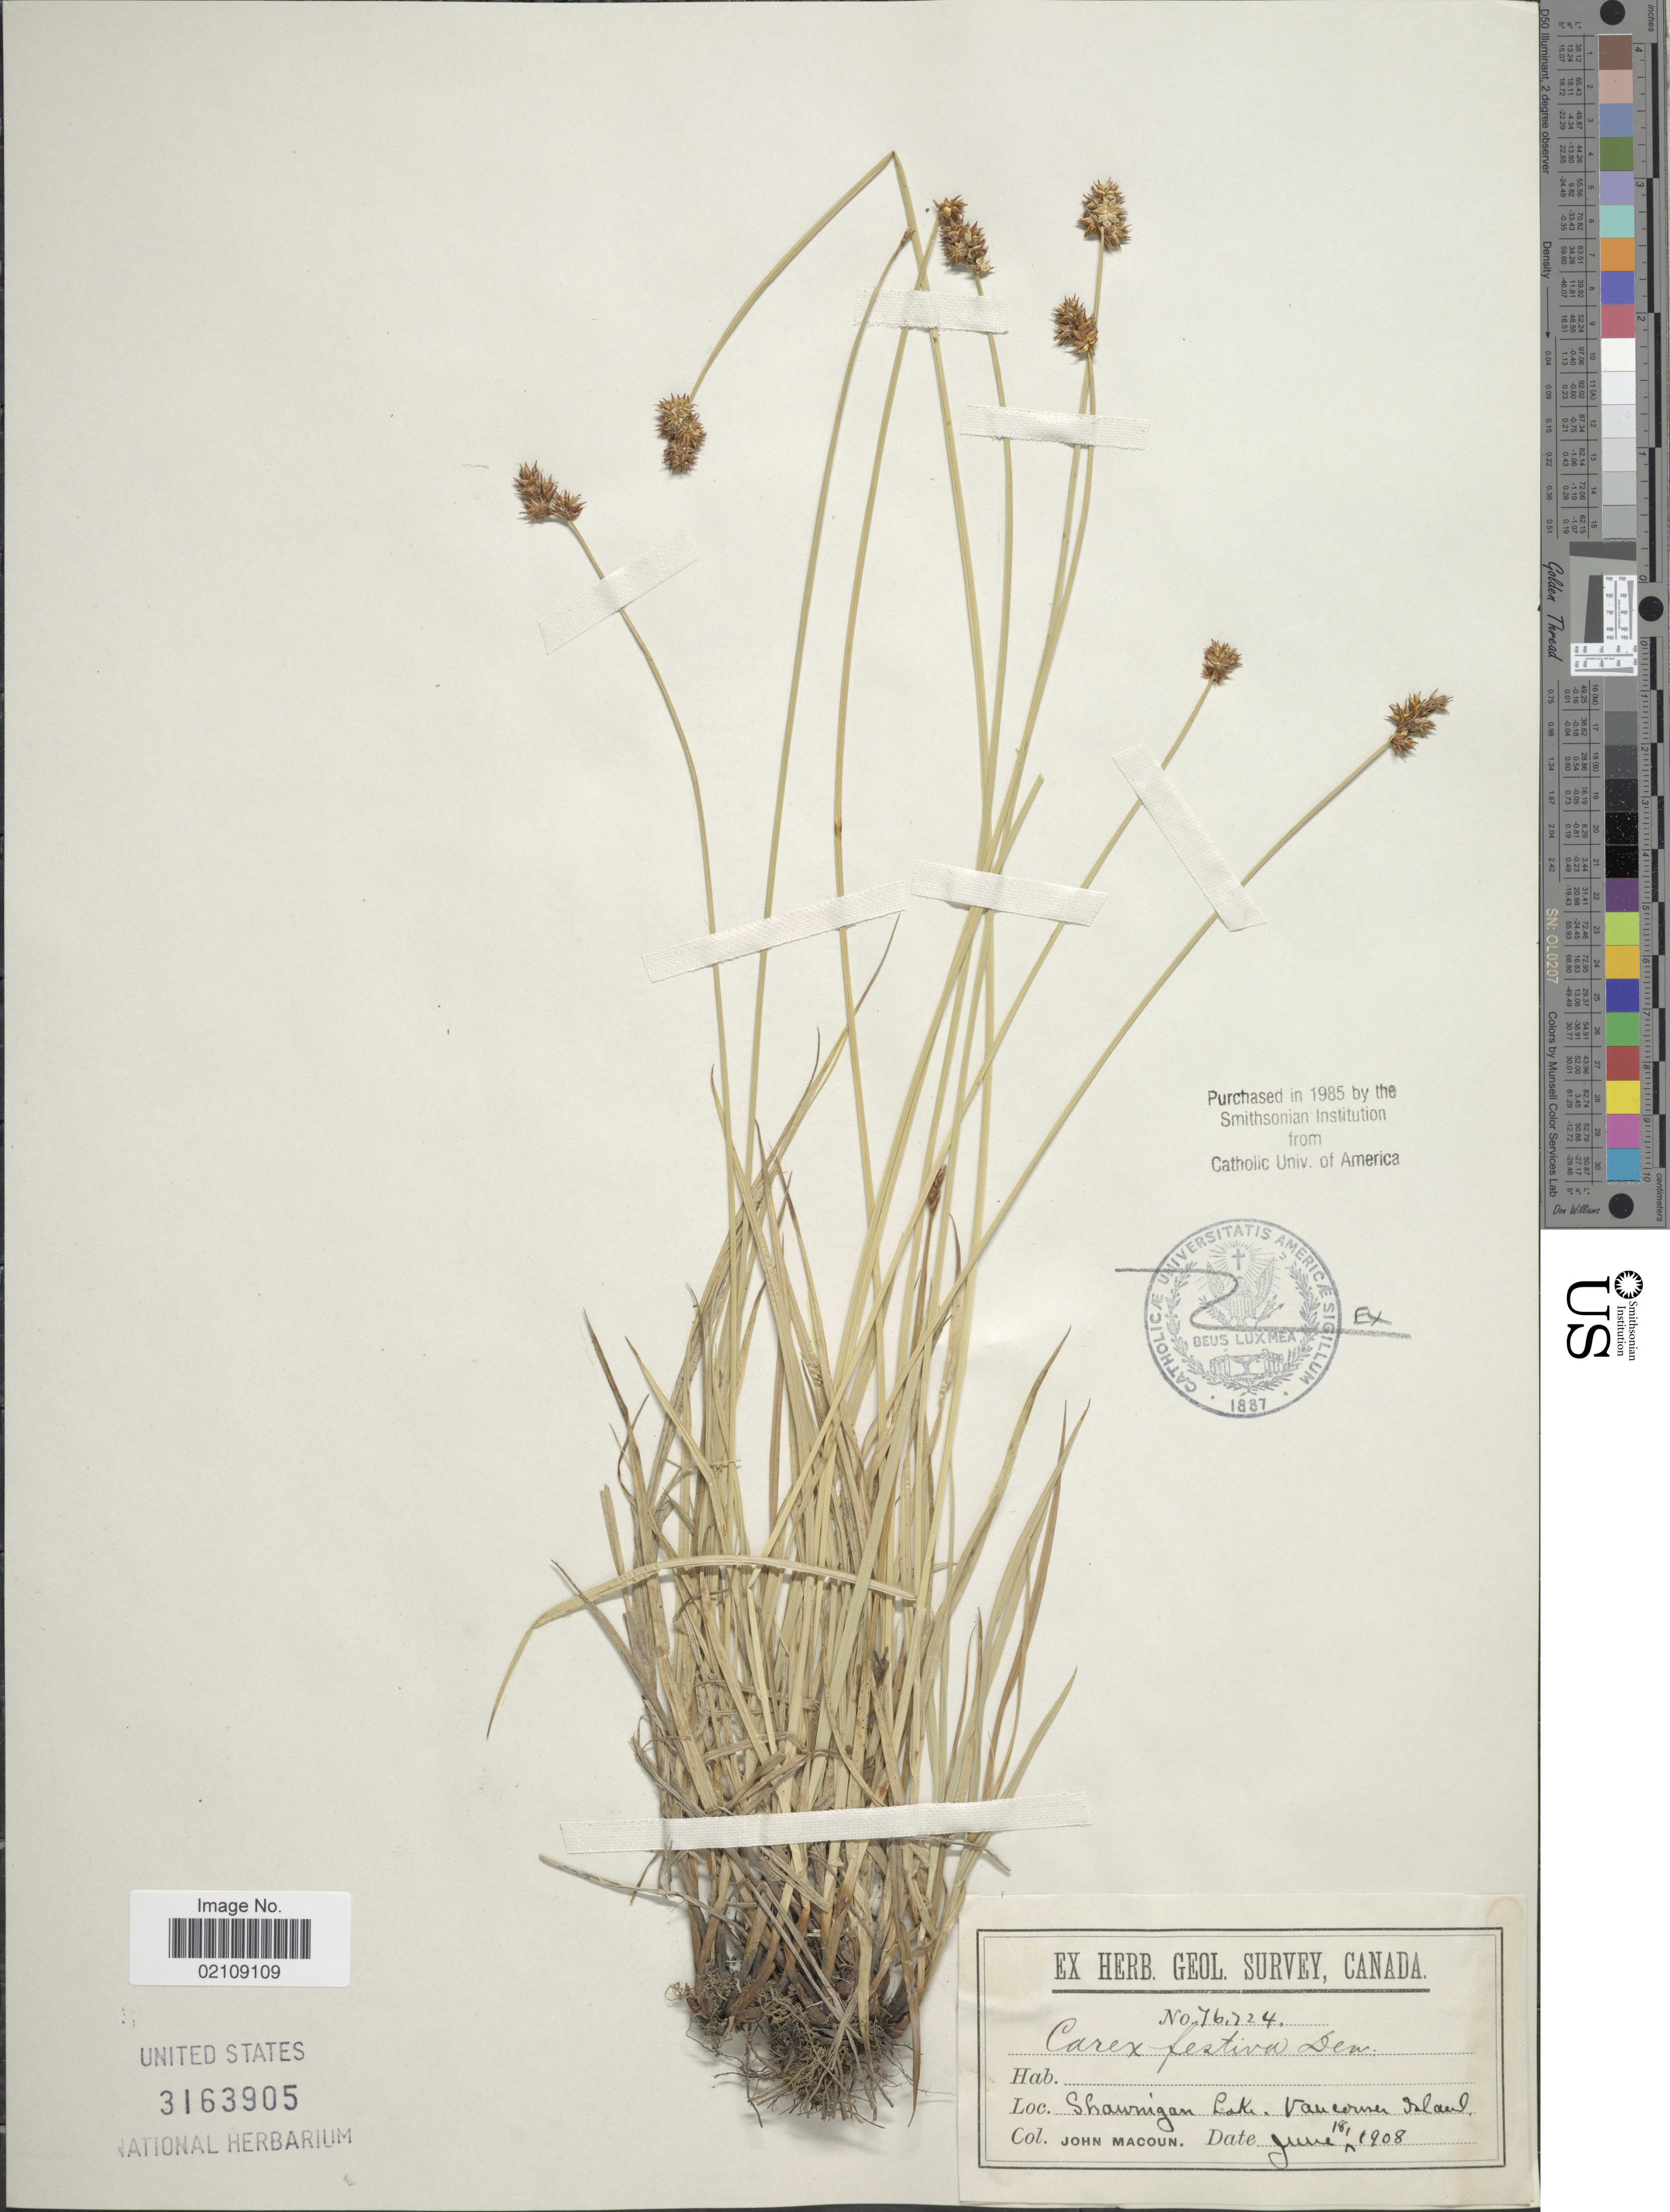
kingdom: Plantae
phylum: Tracheophyta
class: Liliopsida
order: Poales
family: Cyperaceae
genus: Carex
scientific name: Carex pachystachya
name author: Cham. ex Steud.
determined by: Mackenzie, K. K.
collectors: J. Macoun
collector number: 76724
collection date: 1908-06-18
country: Canada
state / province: British Columbia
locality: Shawnigan Lake. Vancouver Island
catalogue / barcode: US 3163905